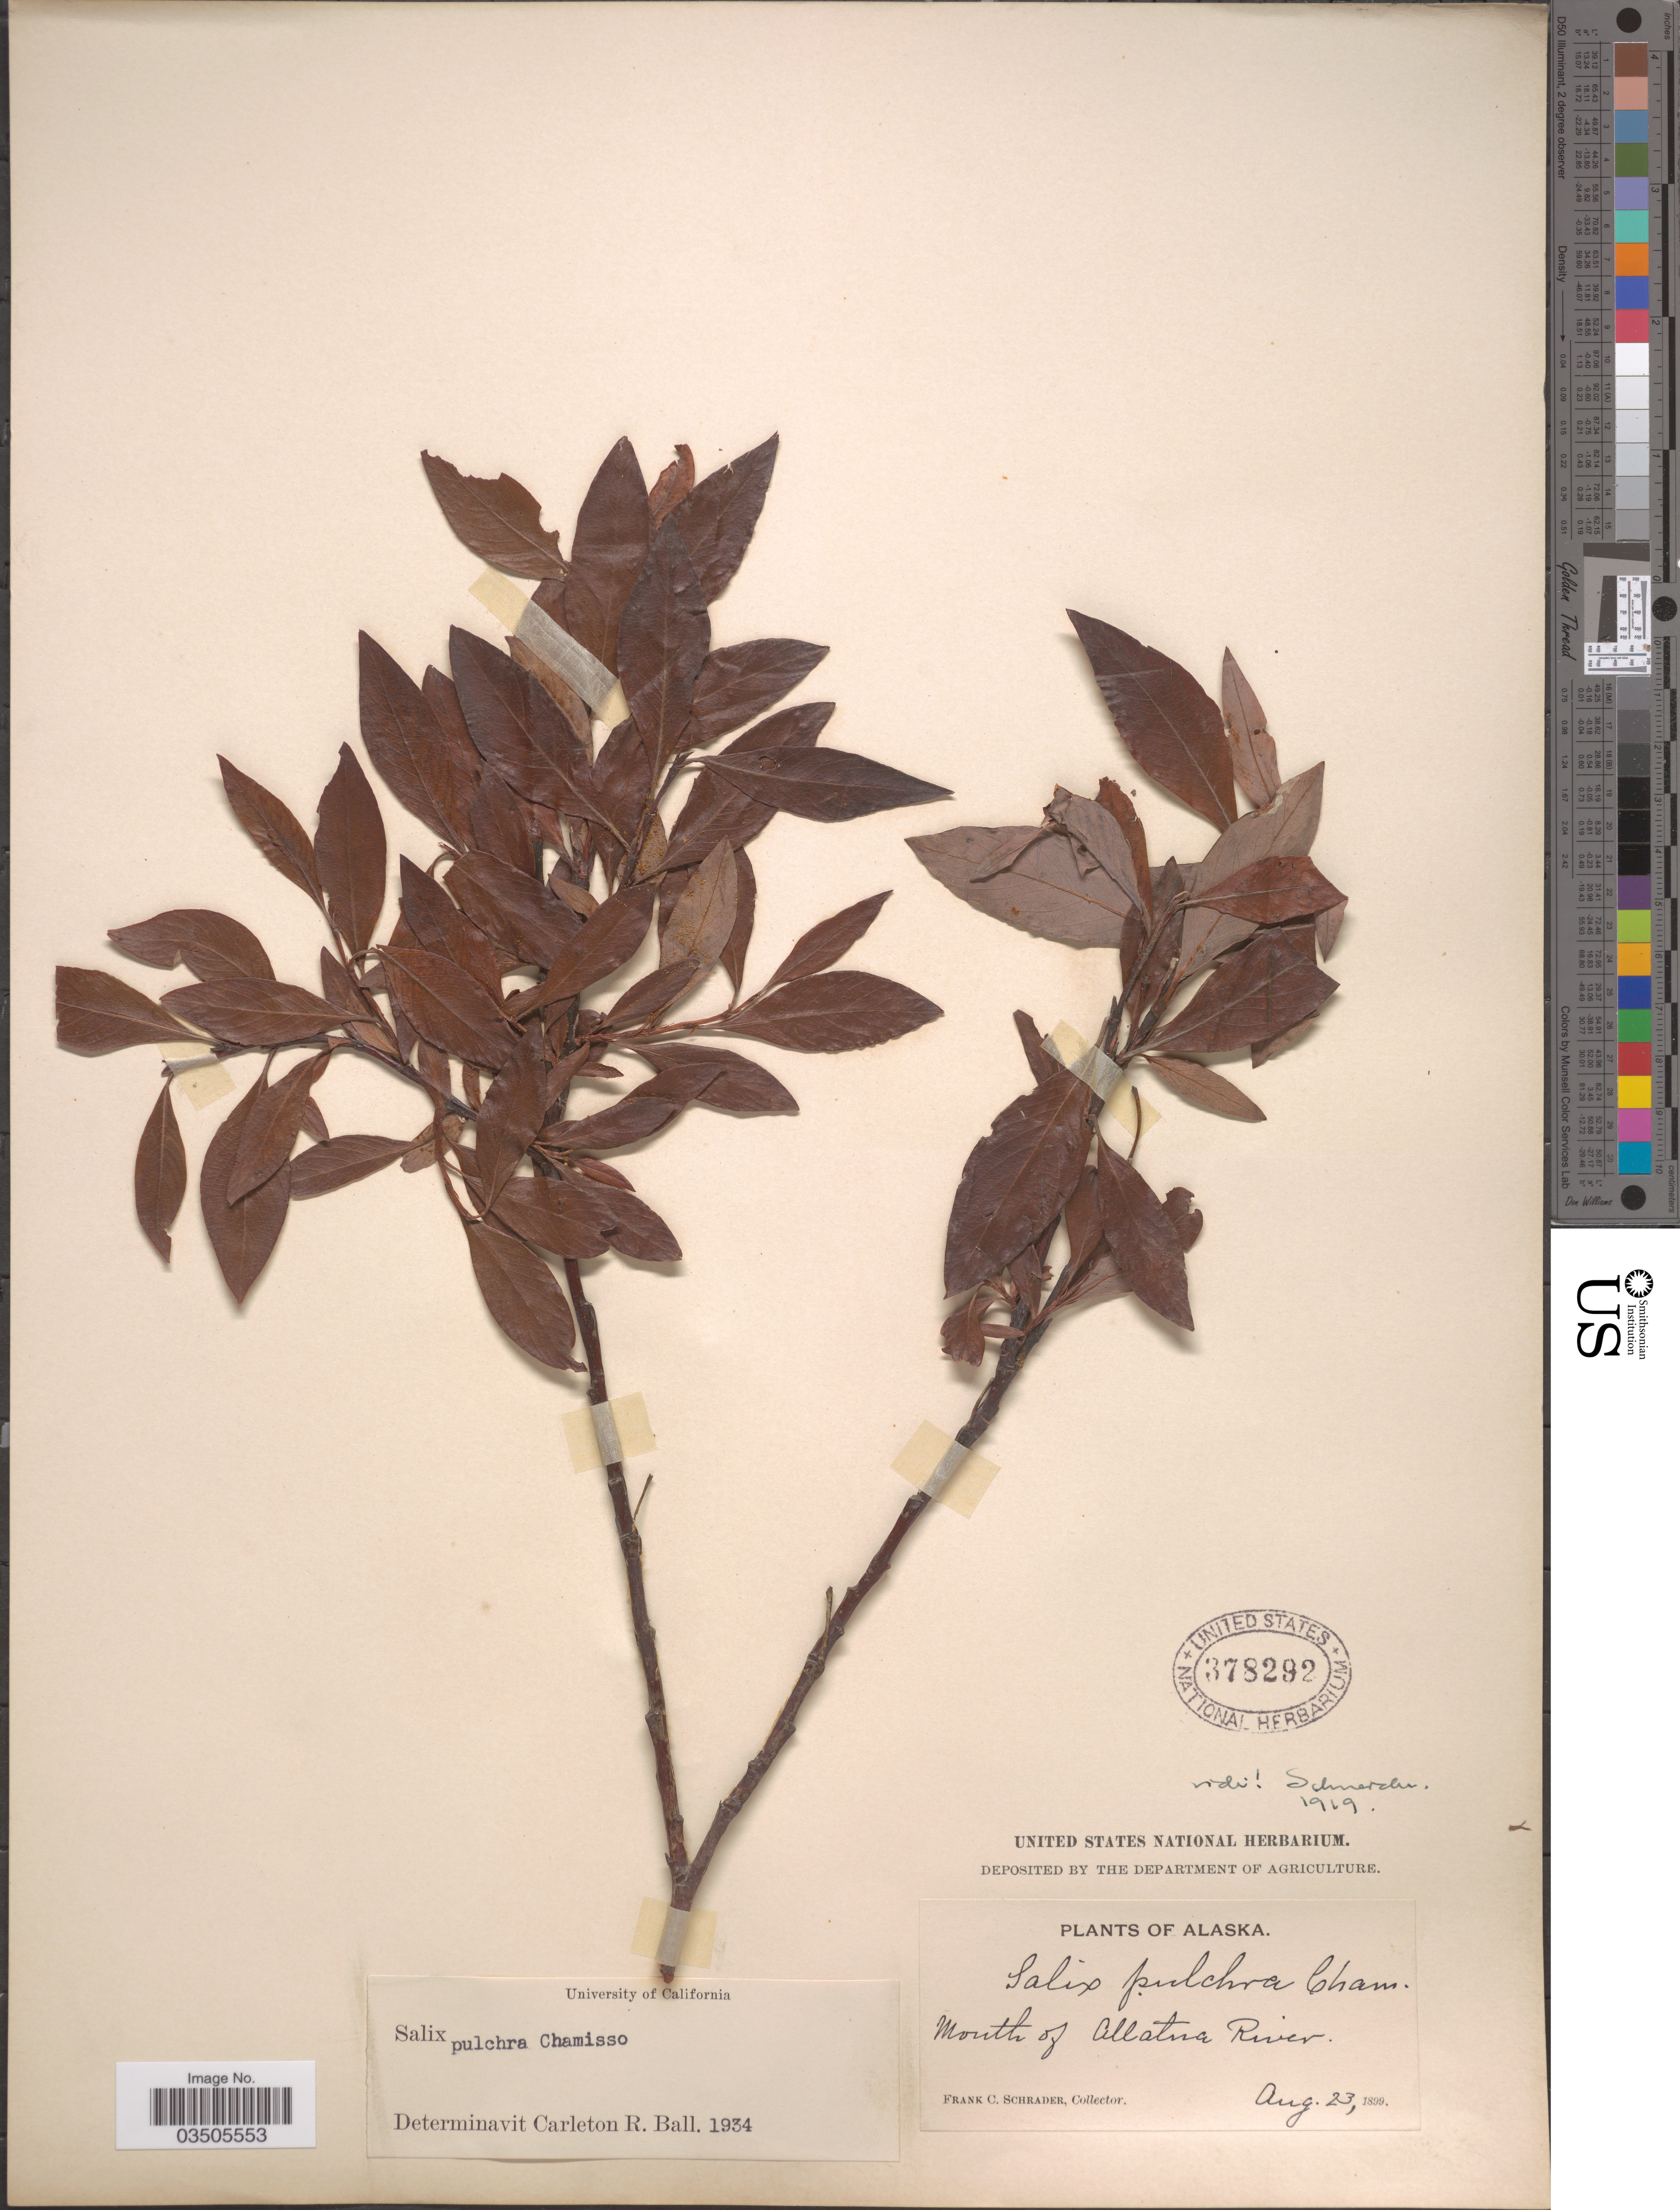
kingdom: Plantae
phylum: Tracheophyta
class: Magnoliopsida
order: Malpighiales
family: Salicaceae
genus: Salix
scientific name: Salix pulchra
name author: Cham.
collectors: F. C. Schrader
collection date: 1899-08-23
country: United States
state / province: Alaska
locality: Mouth of Allatna River.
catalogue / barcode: US 378292